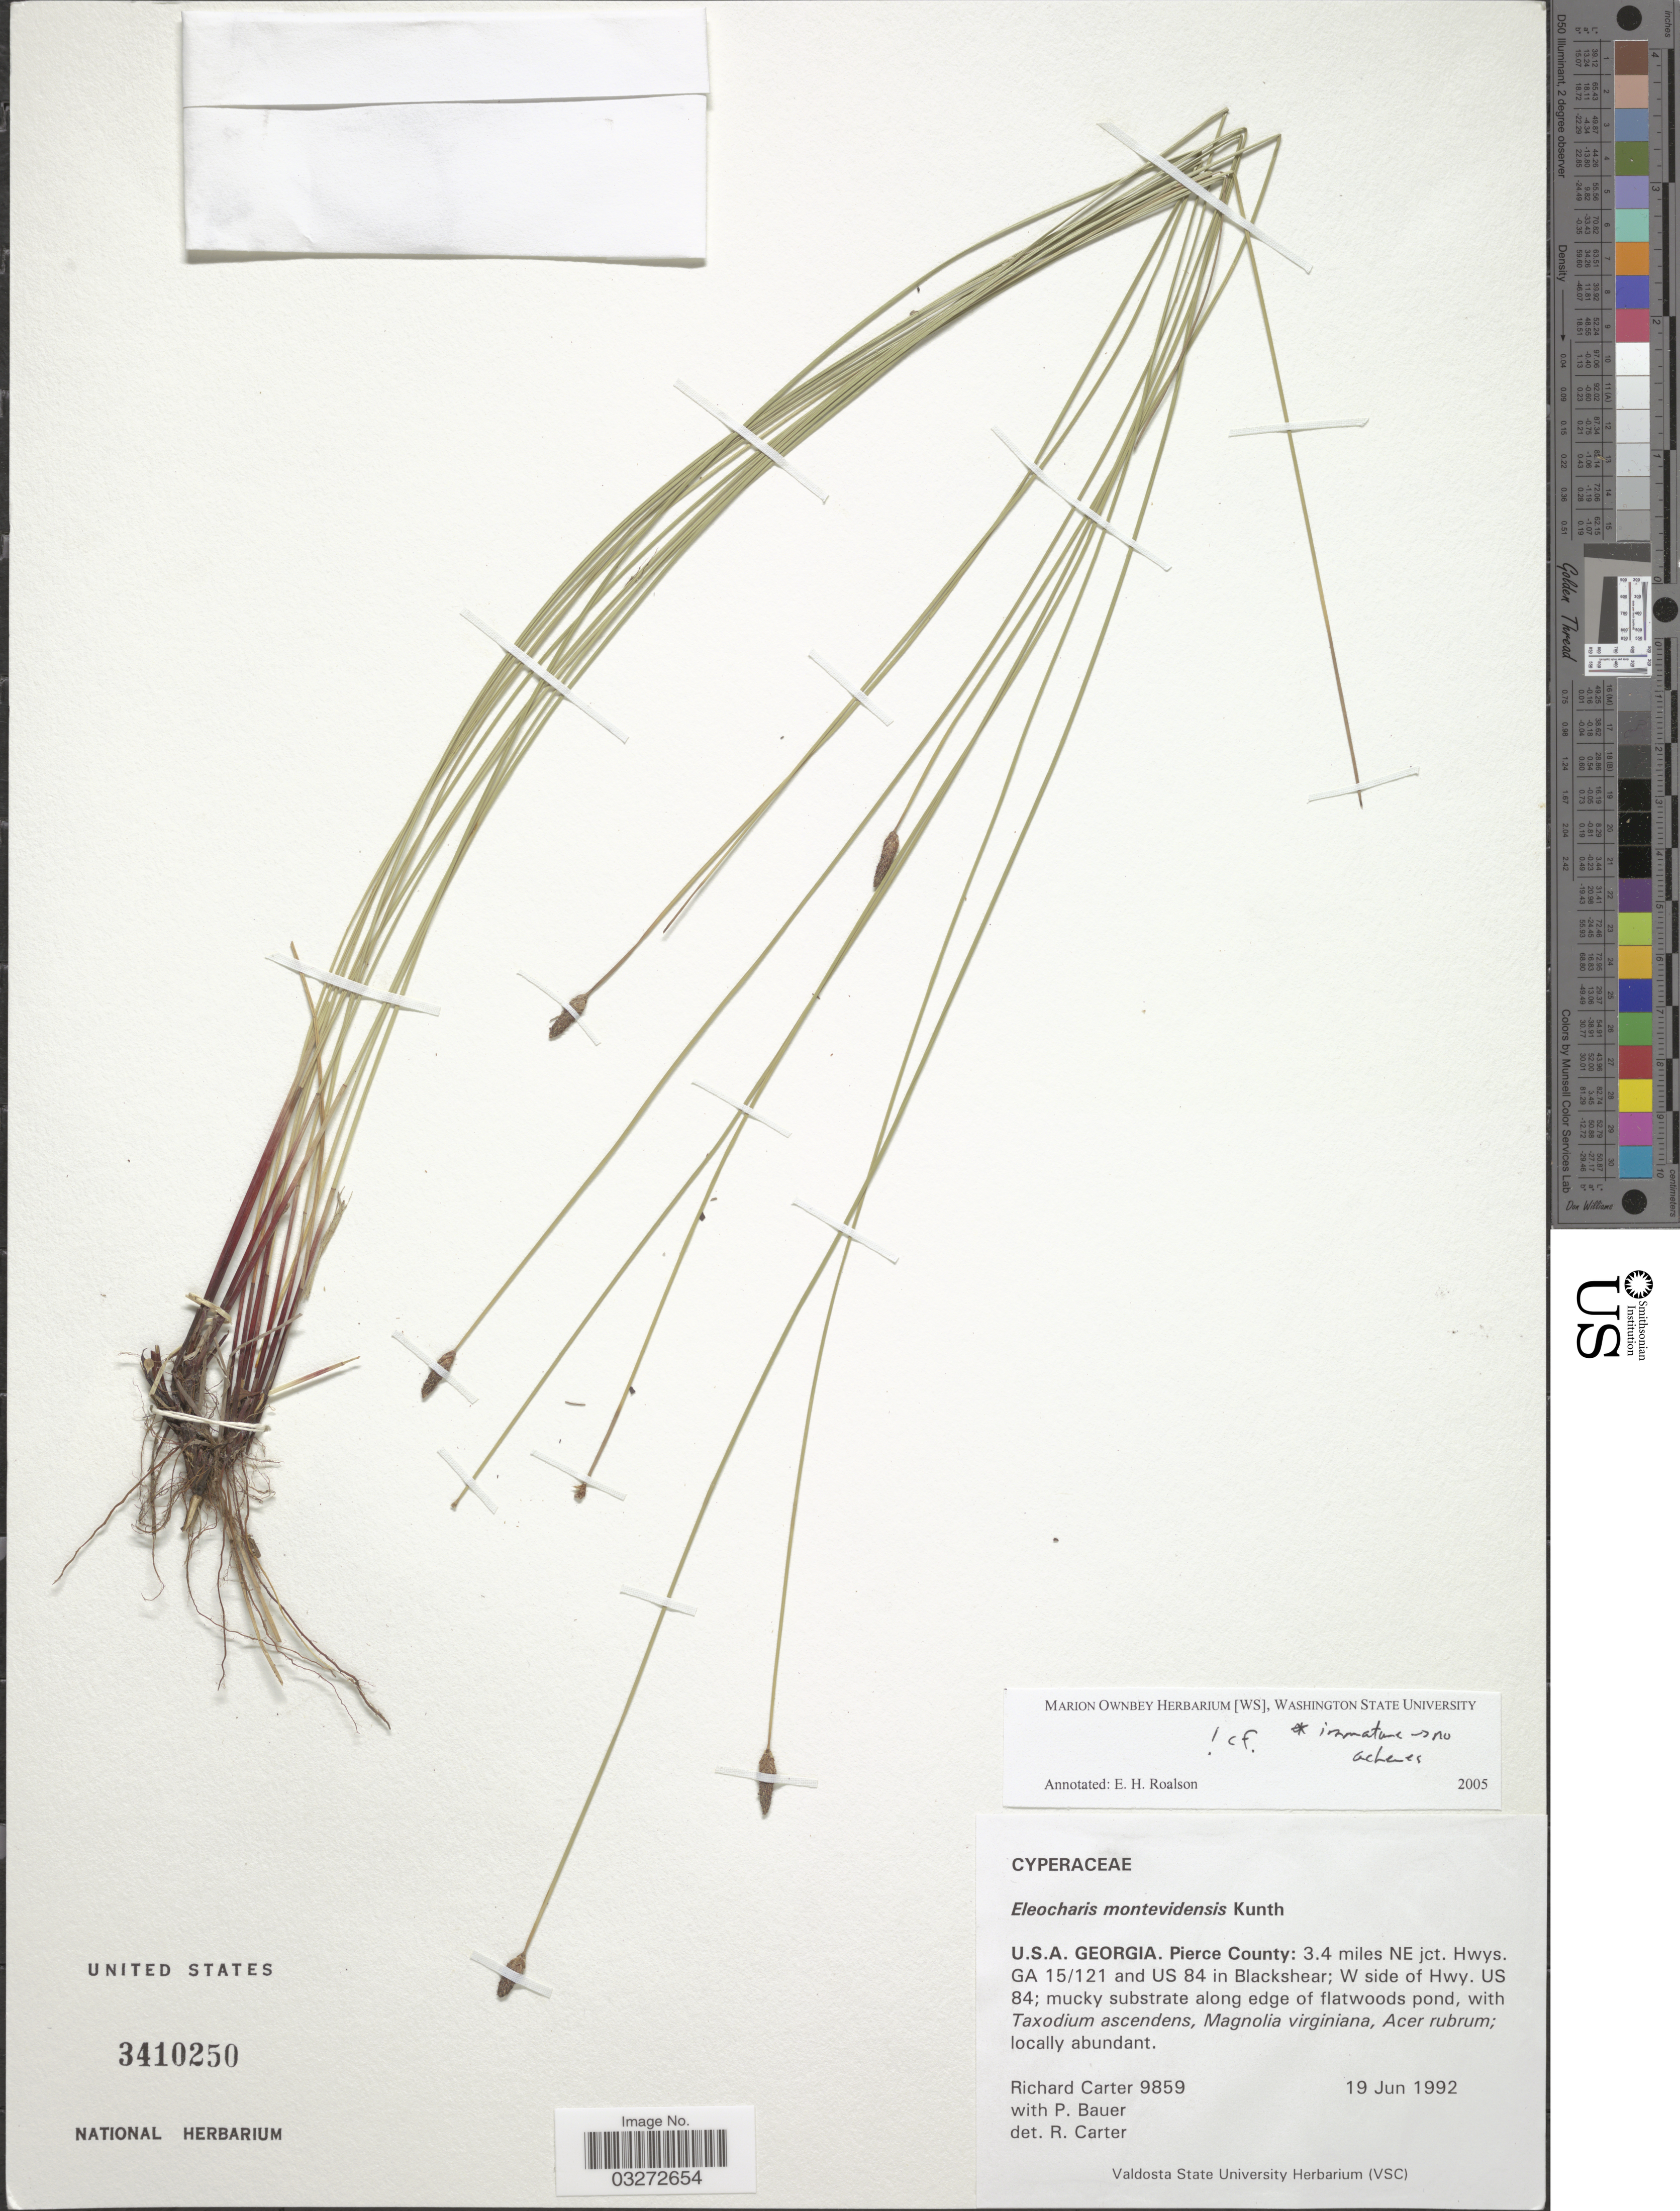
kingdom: Plantae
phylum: Tracheophyta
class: Liliopsida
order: Poales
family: Cyperaceae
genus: Eleocharis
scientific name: Eleocharis montevidensis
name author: Kunth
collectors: R. Carter & P. Bauer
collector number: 9859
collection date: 1992-06-19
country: United States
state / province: Georgia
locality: Pierce County: 3.4 miles NE jct. Hwys. GA 15/121 and US 84 in Blackshear; W side of Hwy. US 84.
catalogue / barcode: US 3410250